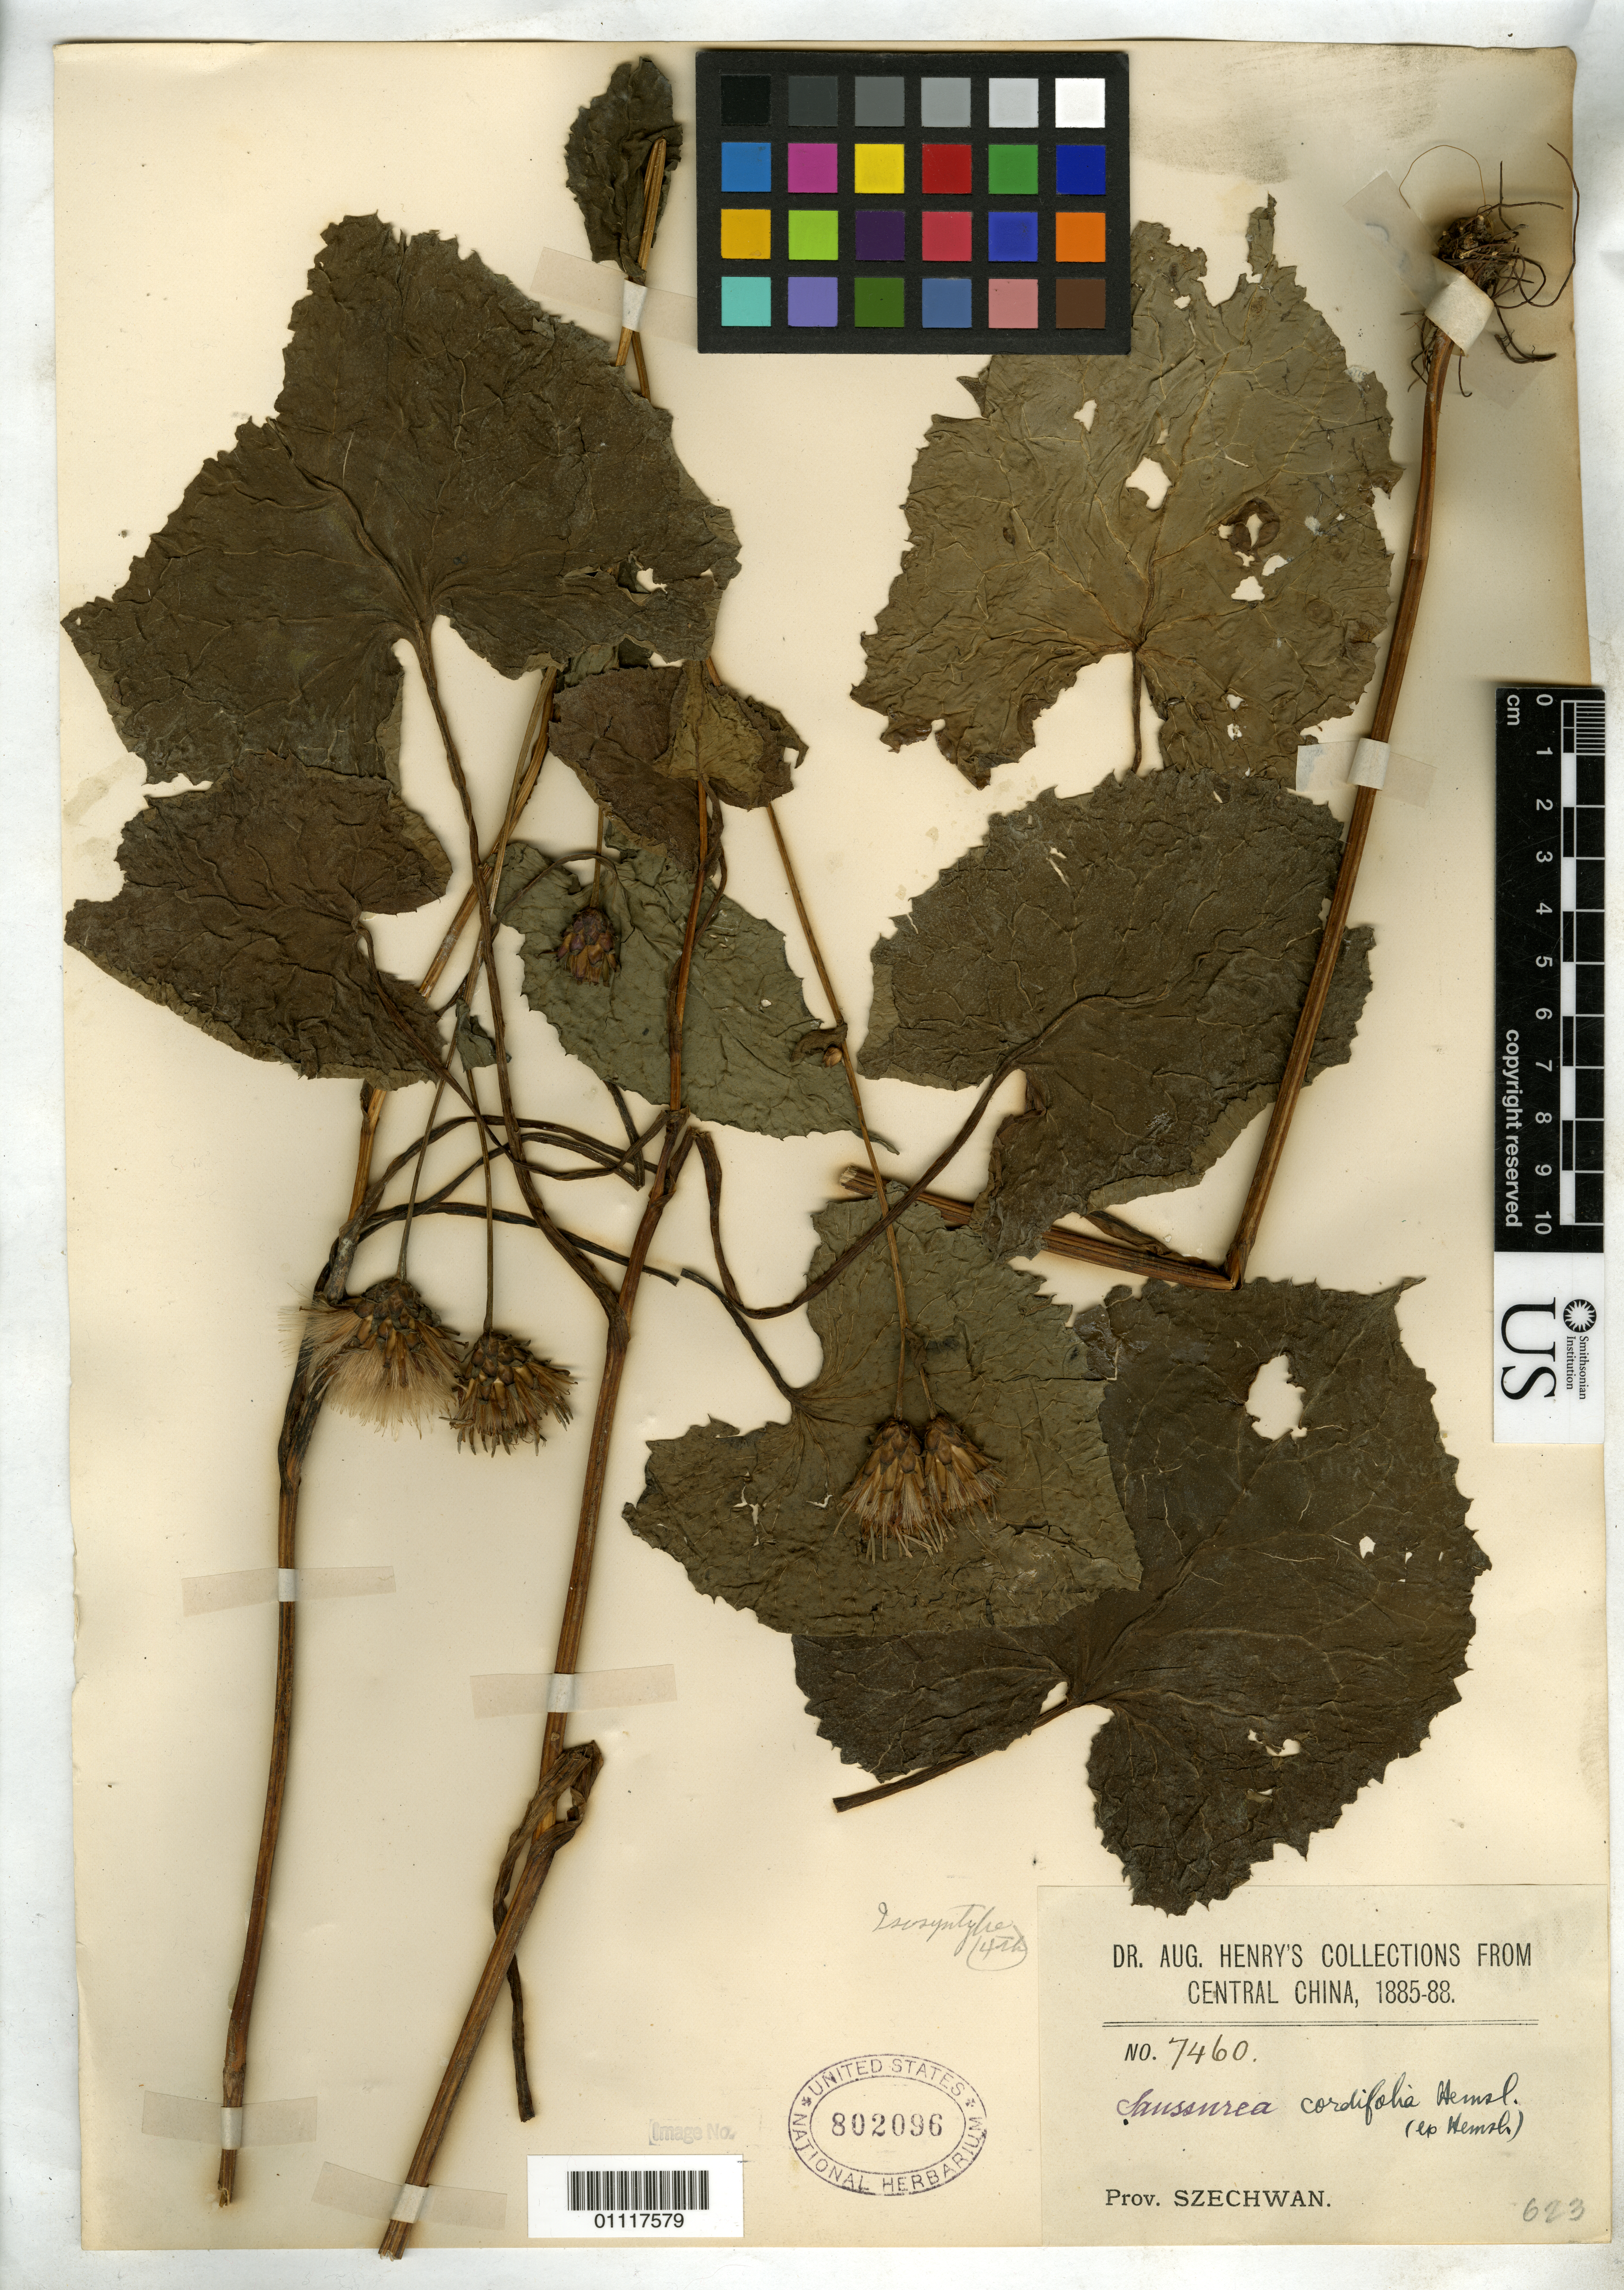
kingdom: Plantae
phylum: Tracheophyta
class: Magnoliopsida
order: Asterales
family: Asteraceae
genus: Saussurea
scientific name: Saussurea cordifolia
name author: Hemsl.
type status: Syntype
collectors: A. Henry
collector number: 7460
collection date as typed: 1885 to -- --- 1888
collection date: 1885/1888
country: China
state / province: Sichuan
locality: Prov. Szechwan.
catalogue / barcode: US 802096